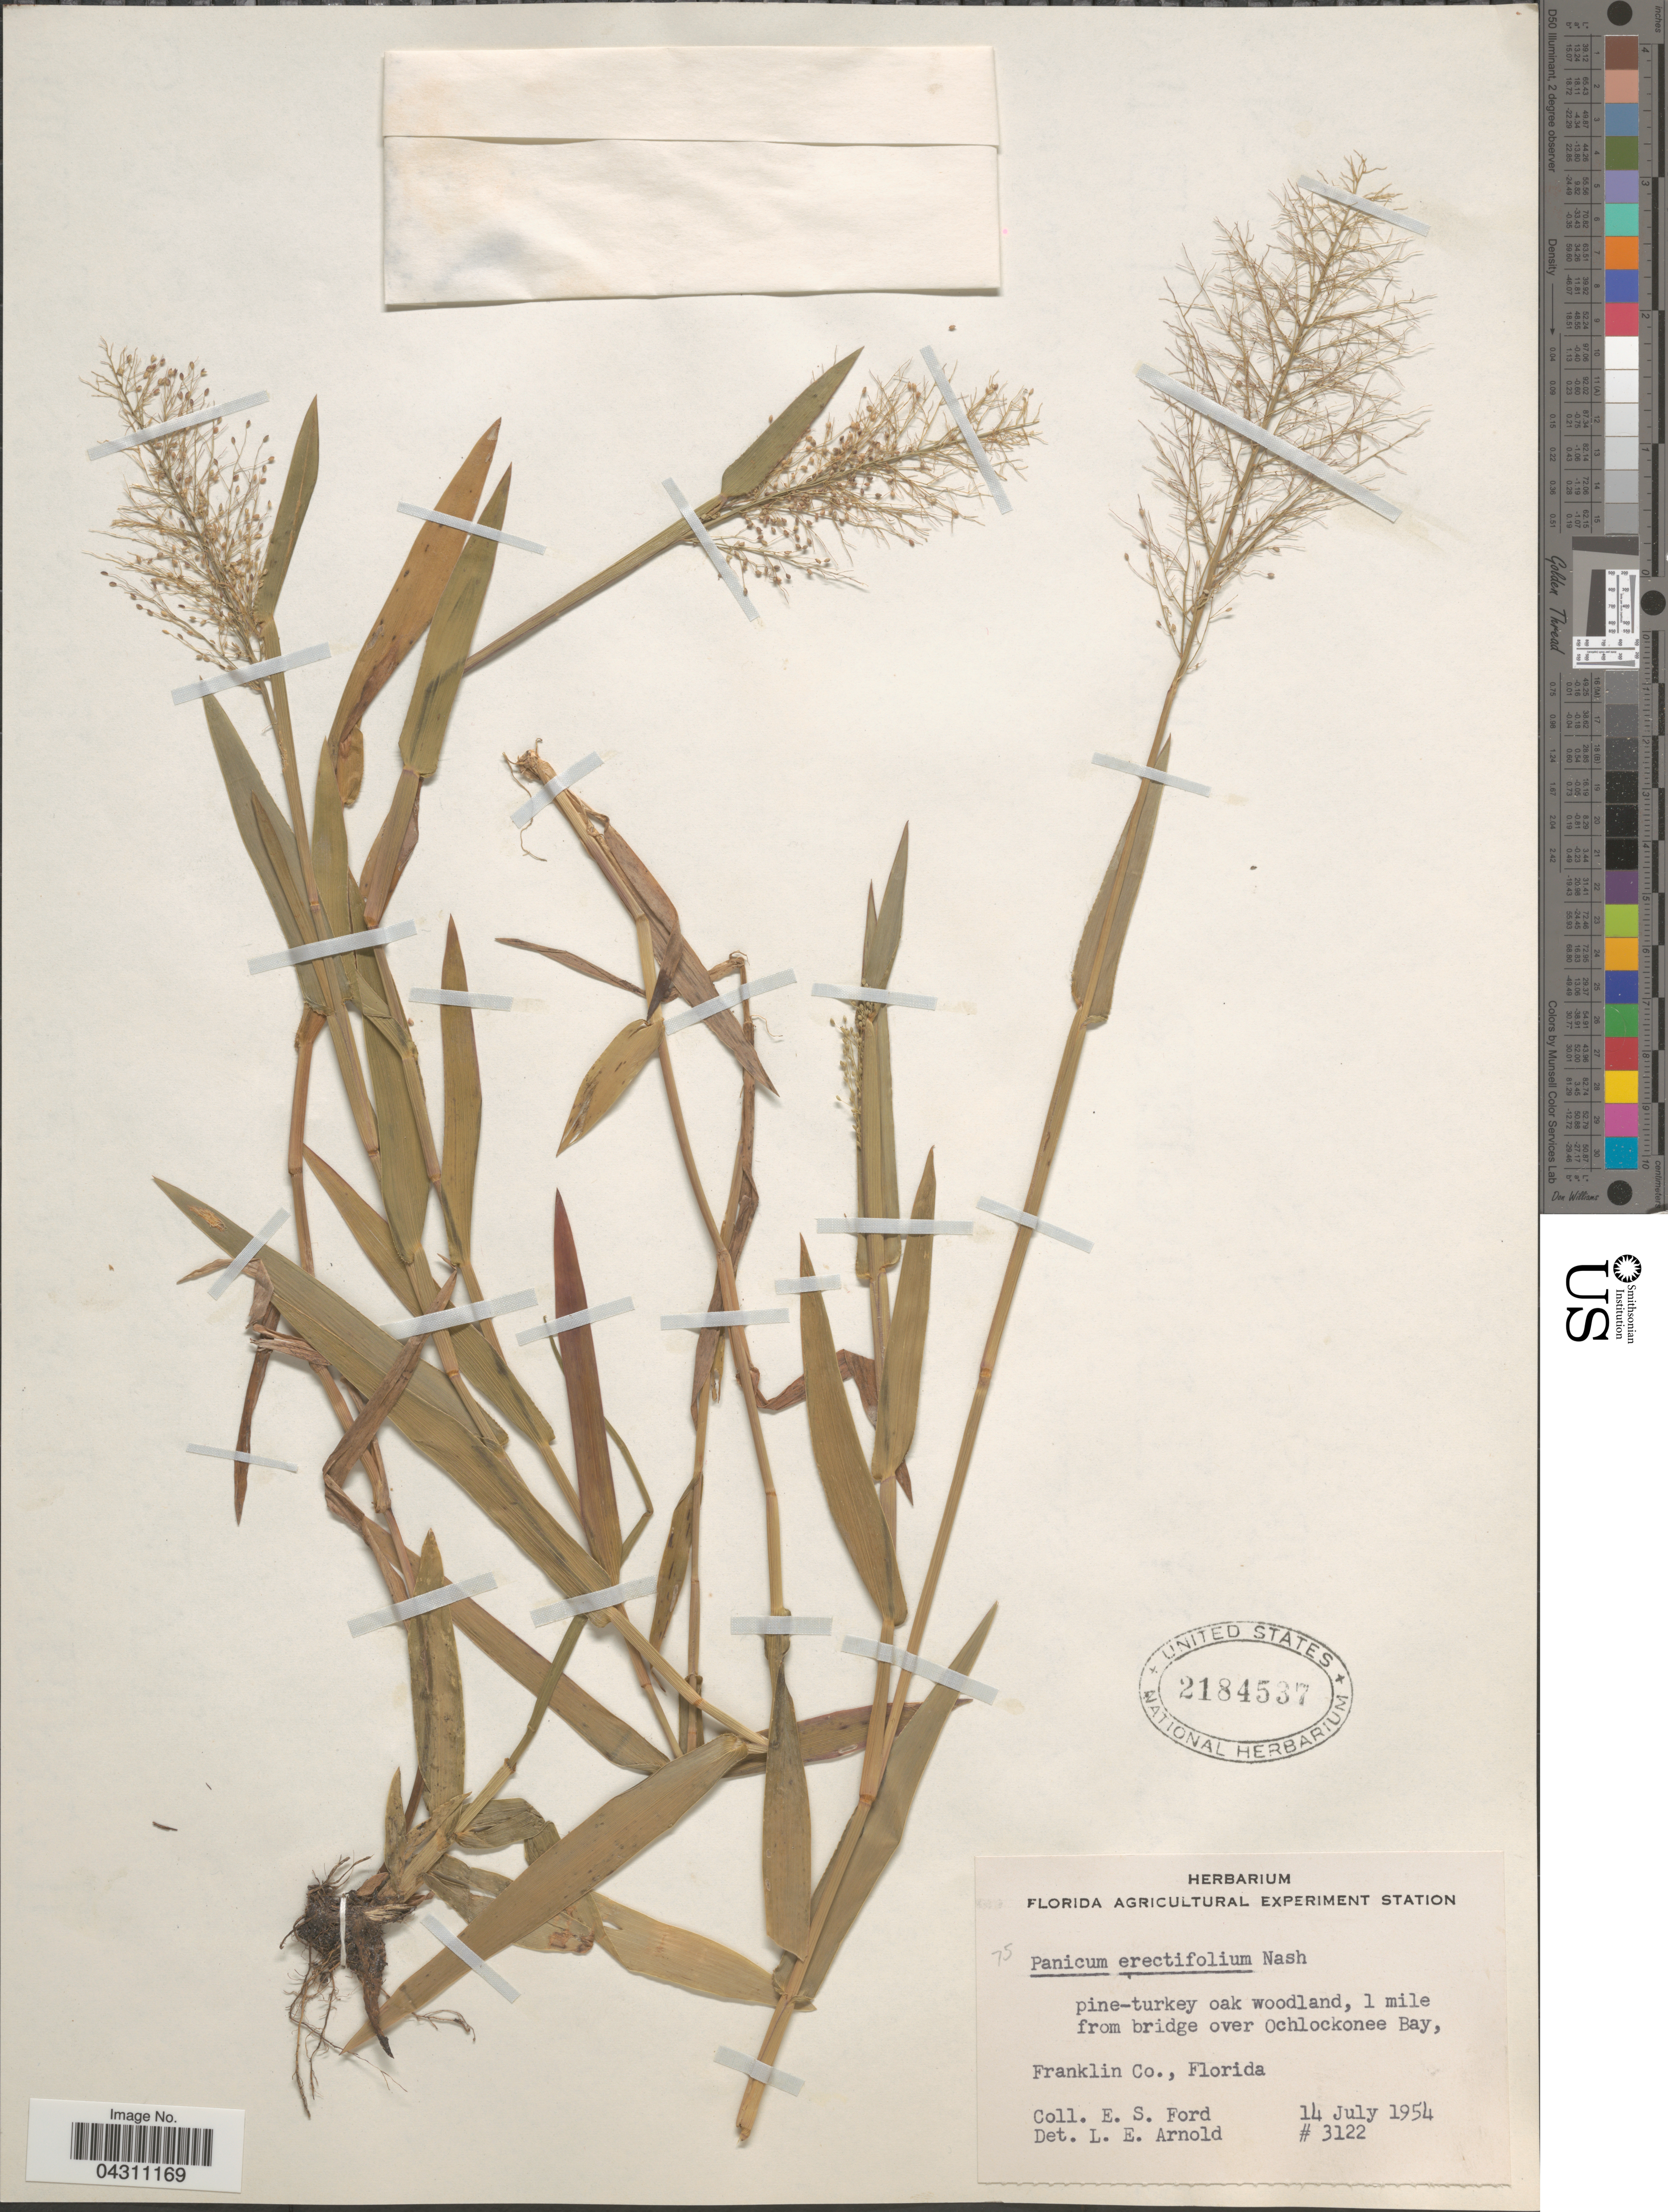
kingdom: Plantae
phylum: Tracheophyta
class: Liliopsida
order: Poales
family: Poaceae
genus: Dichanthelium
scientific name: Dichanthelium sphaerocarpon var. floridanum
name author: (Vasey) Davidse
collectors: E. Ford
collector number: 3122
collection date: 1954-07-14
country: United States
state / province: Florida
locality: Pine-turkey oak woodland, 1 mile from bridge over Ochlockonee Bay, Franklin Co.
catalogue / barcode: US 2184537